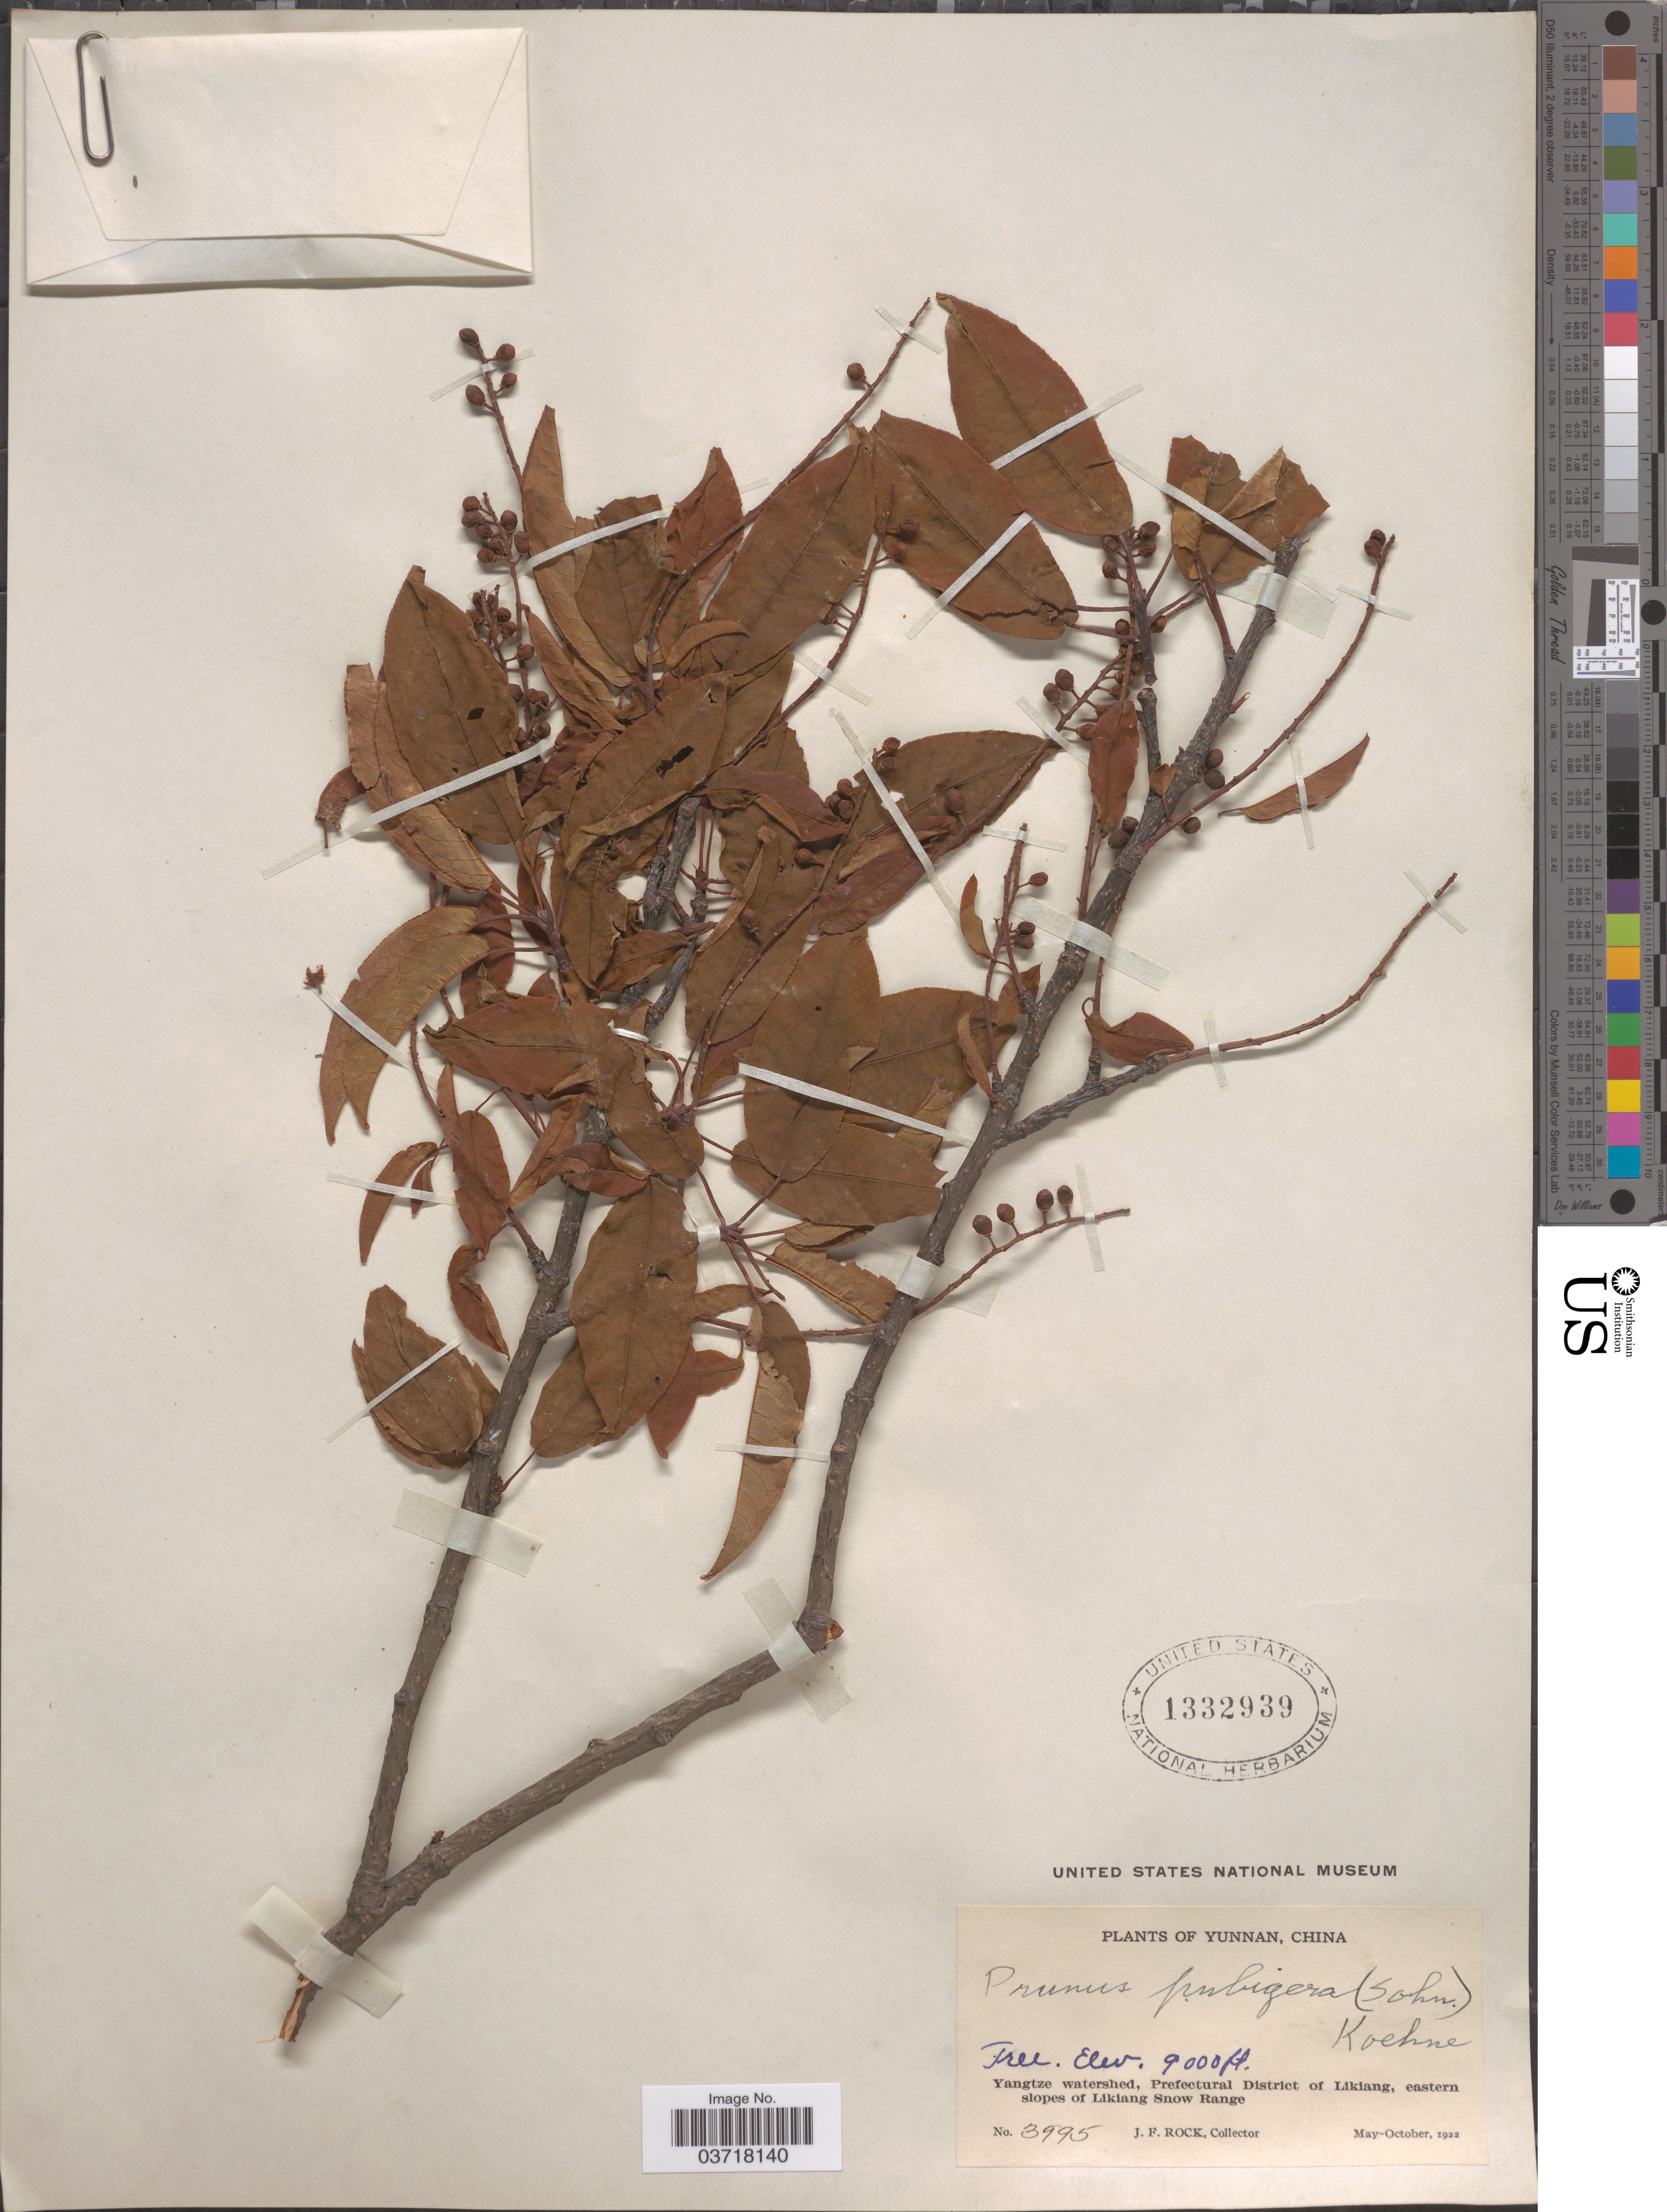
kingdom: Plantae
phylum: Tracheophyta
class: Magnoliopsida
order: Rosales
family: Rosaceae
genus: Prunus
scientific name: Prunus pubigera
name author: (C.K. Schneid.) Koehne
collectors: J. Rock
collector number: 3995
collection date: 1922-05/1922-10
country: China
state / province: Yunnan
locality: Yangtze watershed, Prefectural District of Likiang, eastern slopes of Likiang Snow Range.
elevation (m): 2743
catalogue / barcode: US 1332939